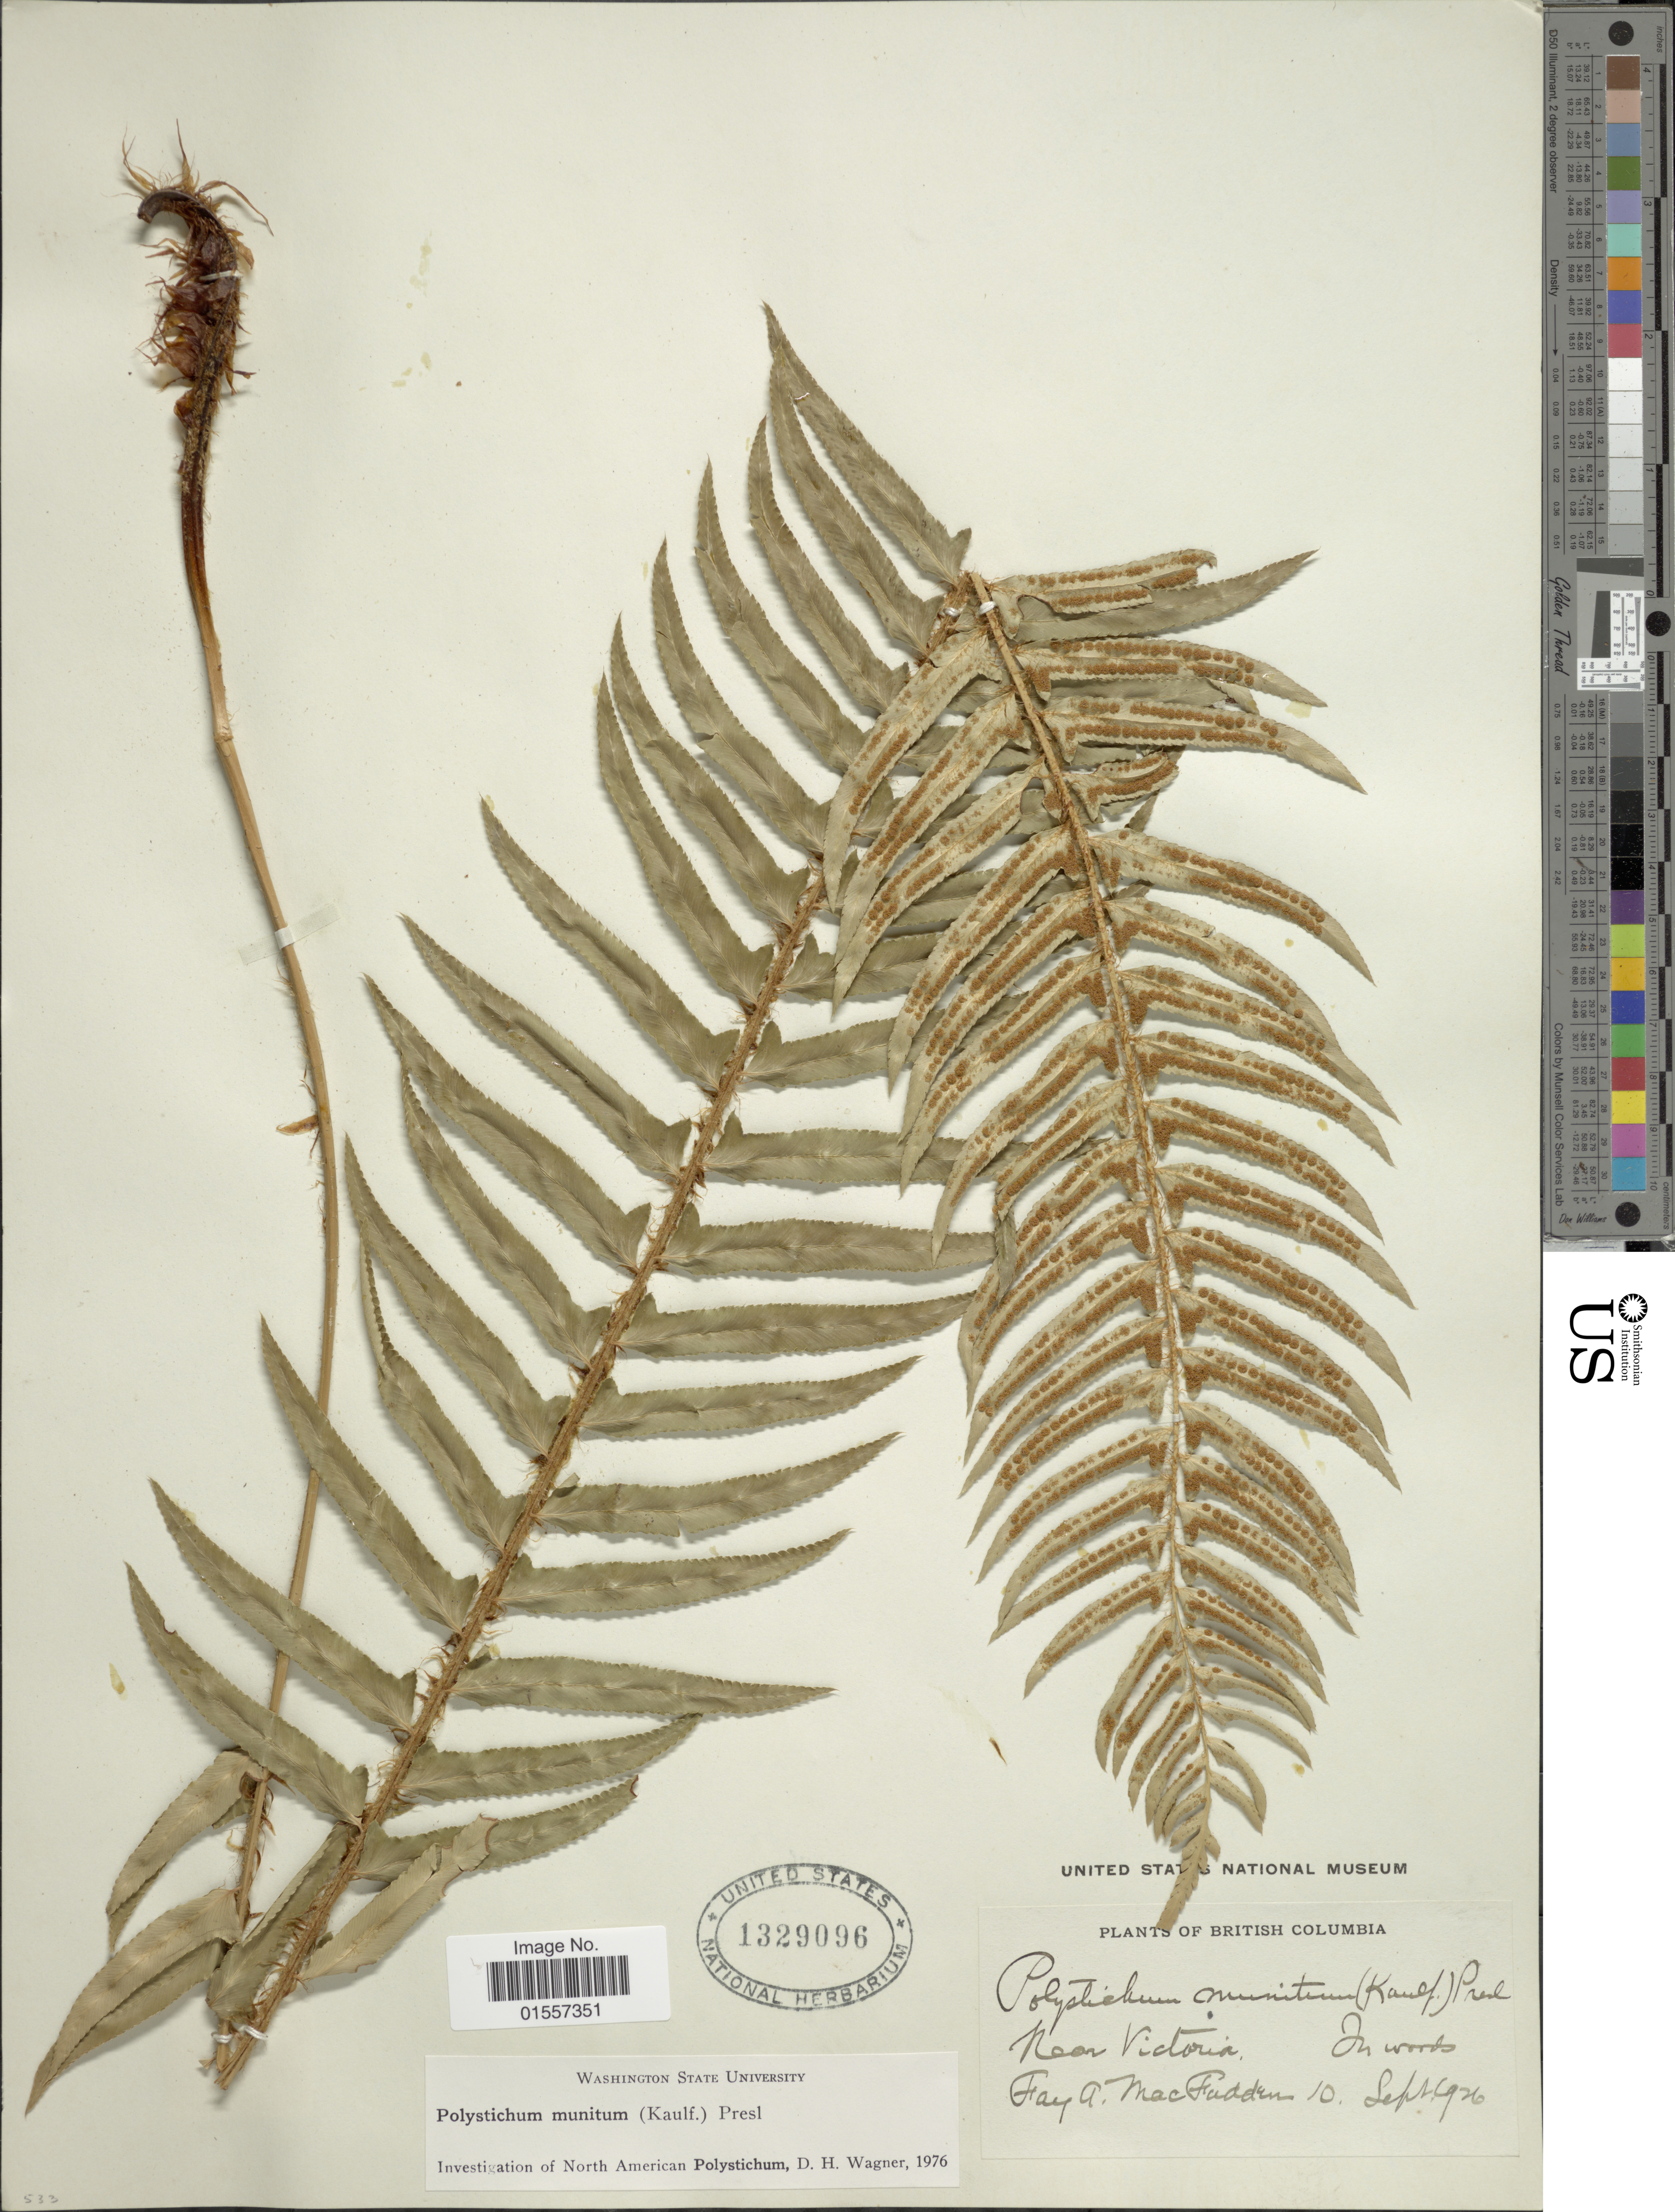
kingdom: Plantae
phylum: Tracheophyta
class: Polypodiopsida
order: Polypodiales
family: Dryopteridaceae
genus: Polystichum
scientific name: Polystichum munitum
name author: (Kaulf.) C. Presl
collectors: F. MacFadden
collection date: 1926-09-10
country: Canada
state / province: British Columbia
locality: British Columbia, near Victoria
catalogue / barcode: US 1329096